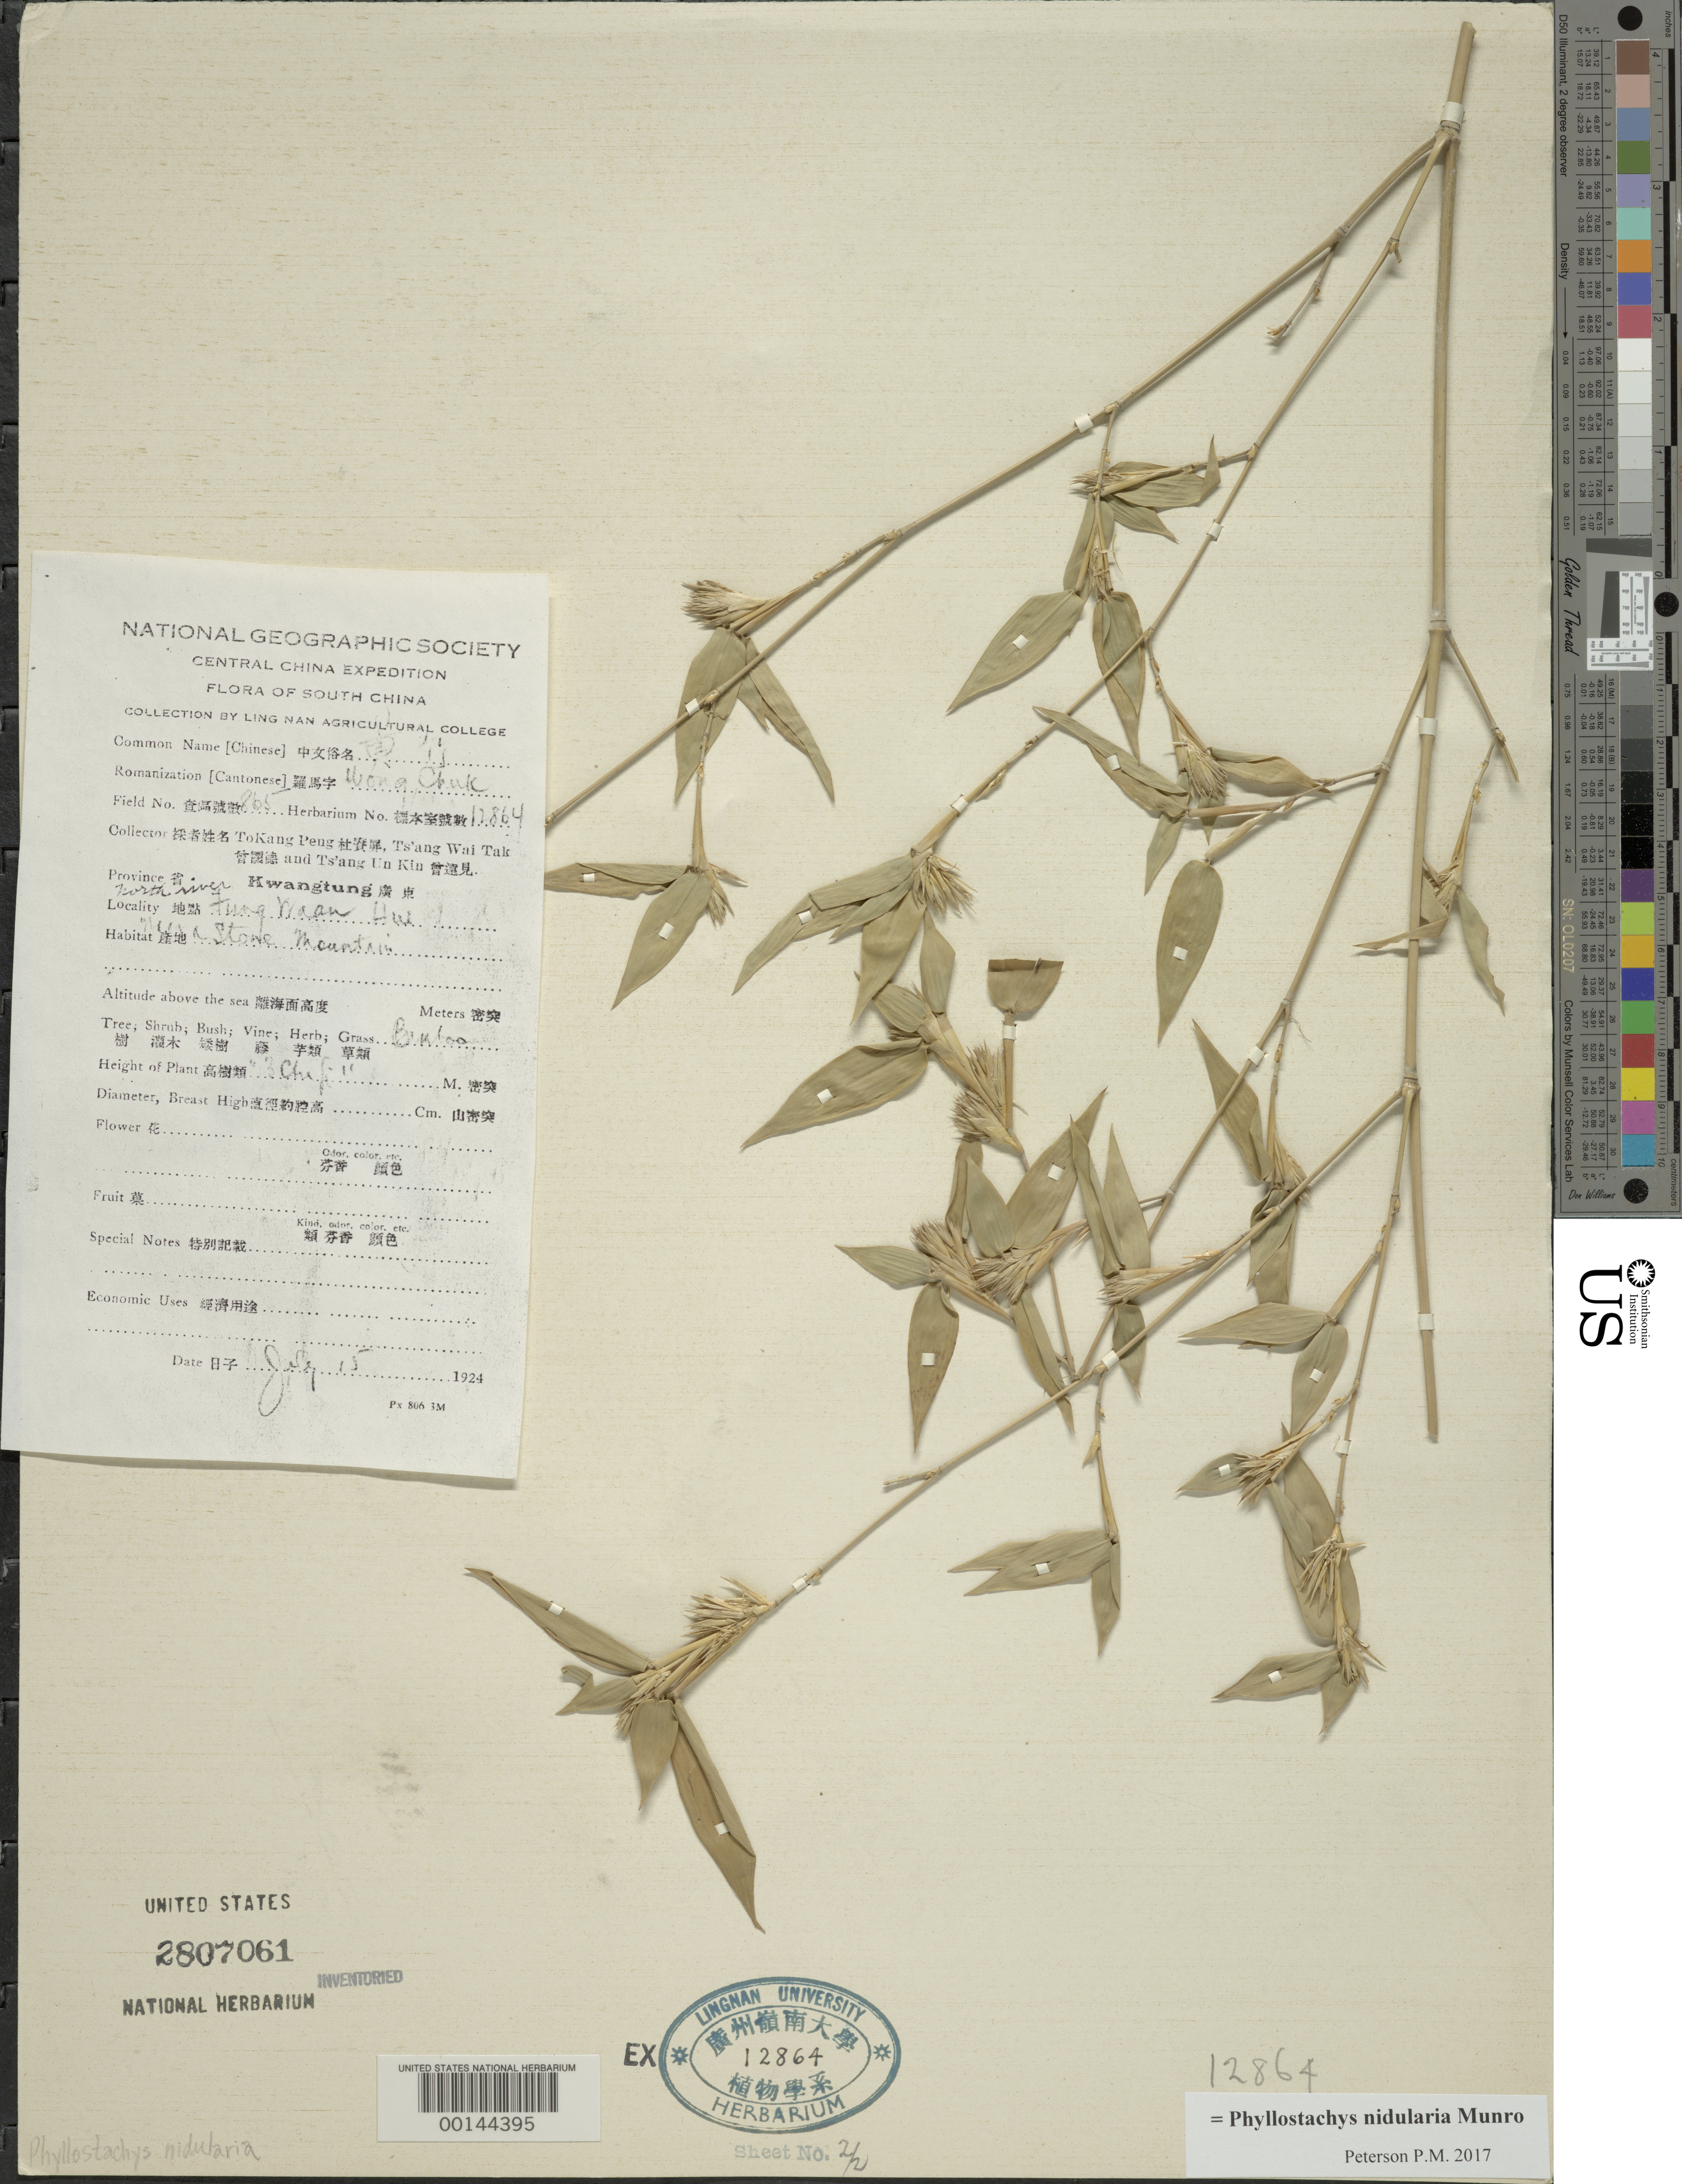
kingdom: Plantae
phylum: Tracheophyta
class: Liliopsida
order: Poales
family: Poaceae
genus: Phyllostachys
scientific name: Phyllostachys nidularia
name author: Munro ex Fenzi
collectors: W. T. Tsang & U. K. Tsang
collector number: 865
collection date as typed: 15 Jul 1924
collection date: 1924-07-15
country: China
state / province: Guangdong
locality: Fung waan hui, near stone mt.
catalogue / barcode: US 2807061